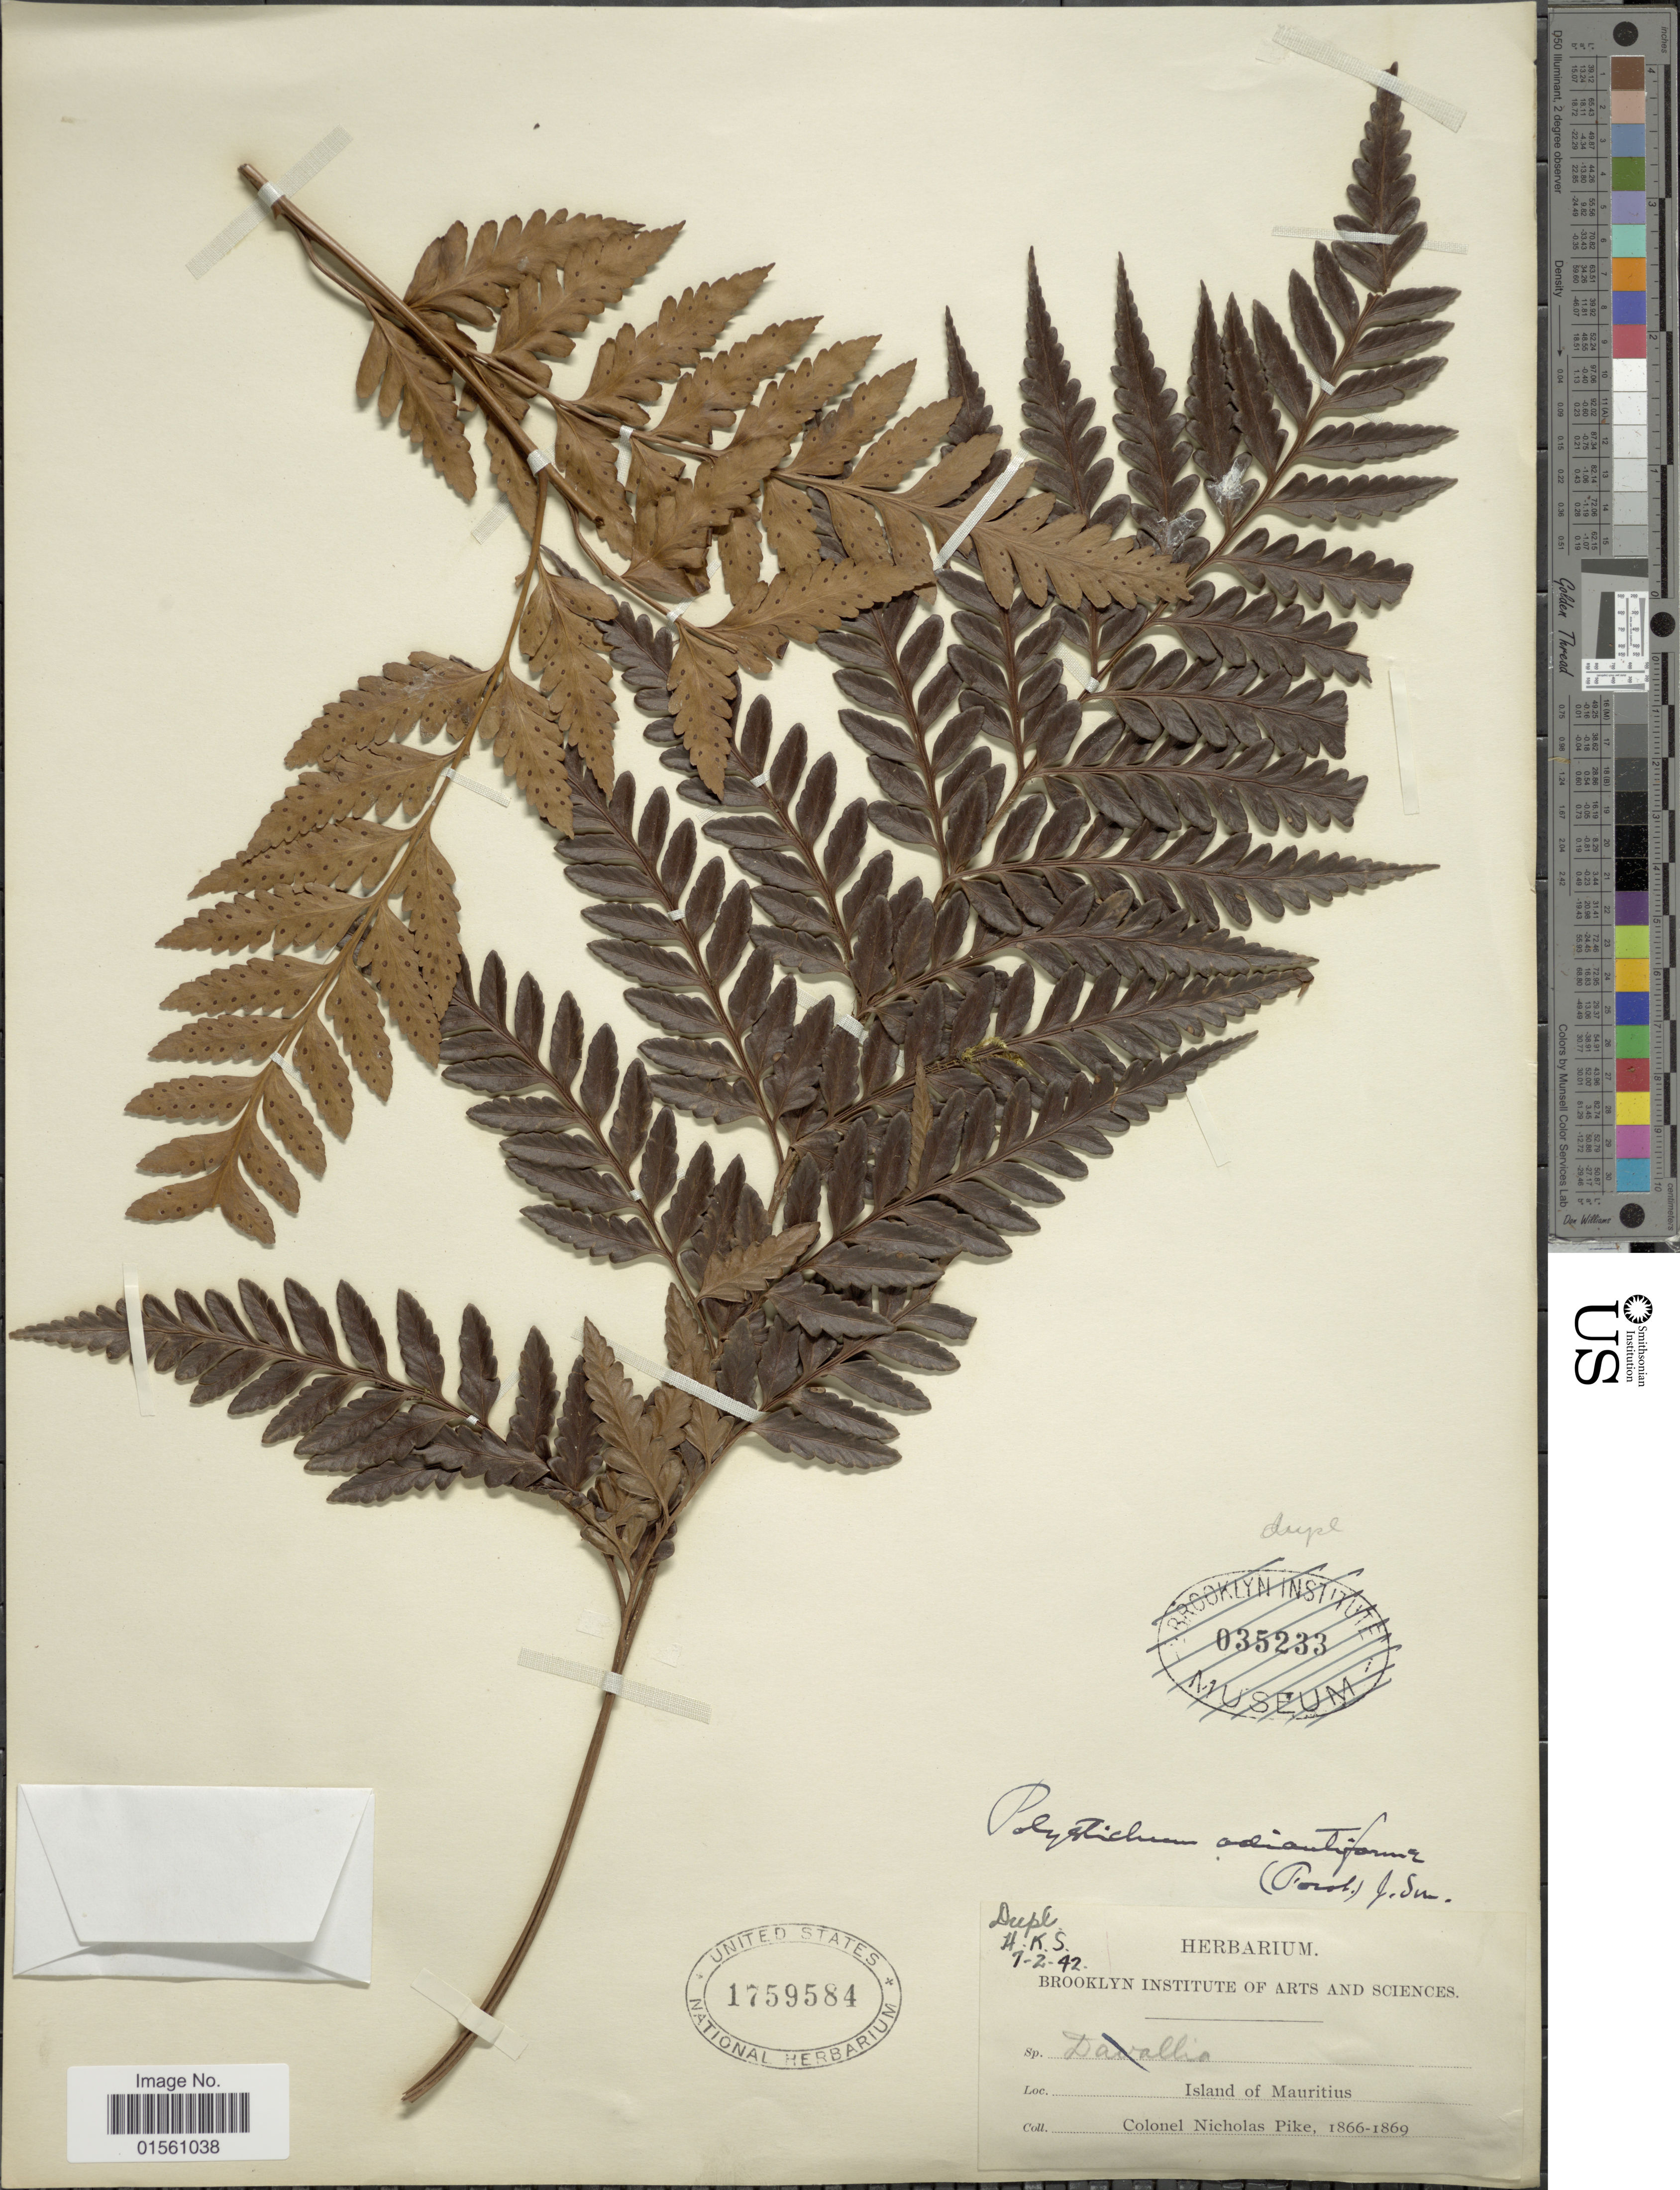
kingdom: Plantae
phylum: Tracheophyta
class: Polypodiopsida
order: Polypodiales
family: Dryopteridaceae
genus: Rumohra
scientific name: Rumohra adiantiformis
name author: (G. Forst.) Ching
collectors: N. Pike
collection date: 1866/1869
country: Mauritius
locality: Island of Mauritius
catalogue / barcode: US 1759584